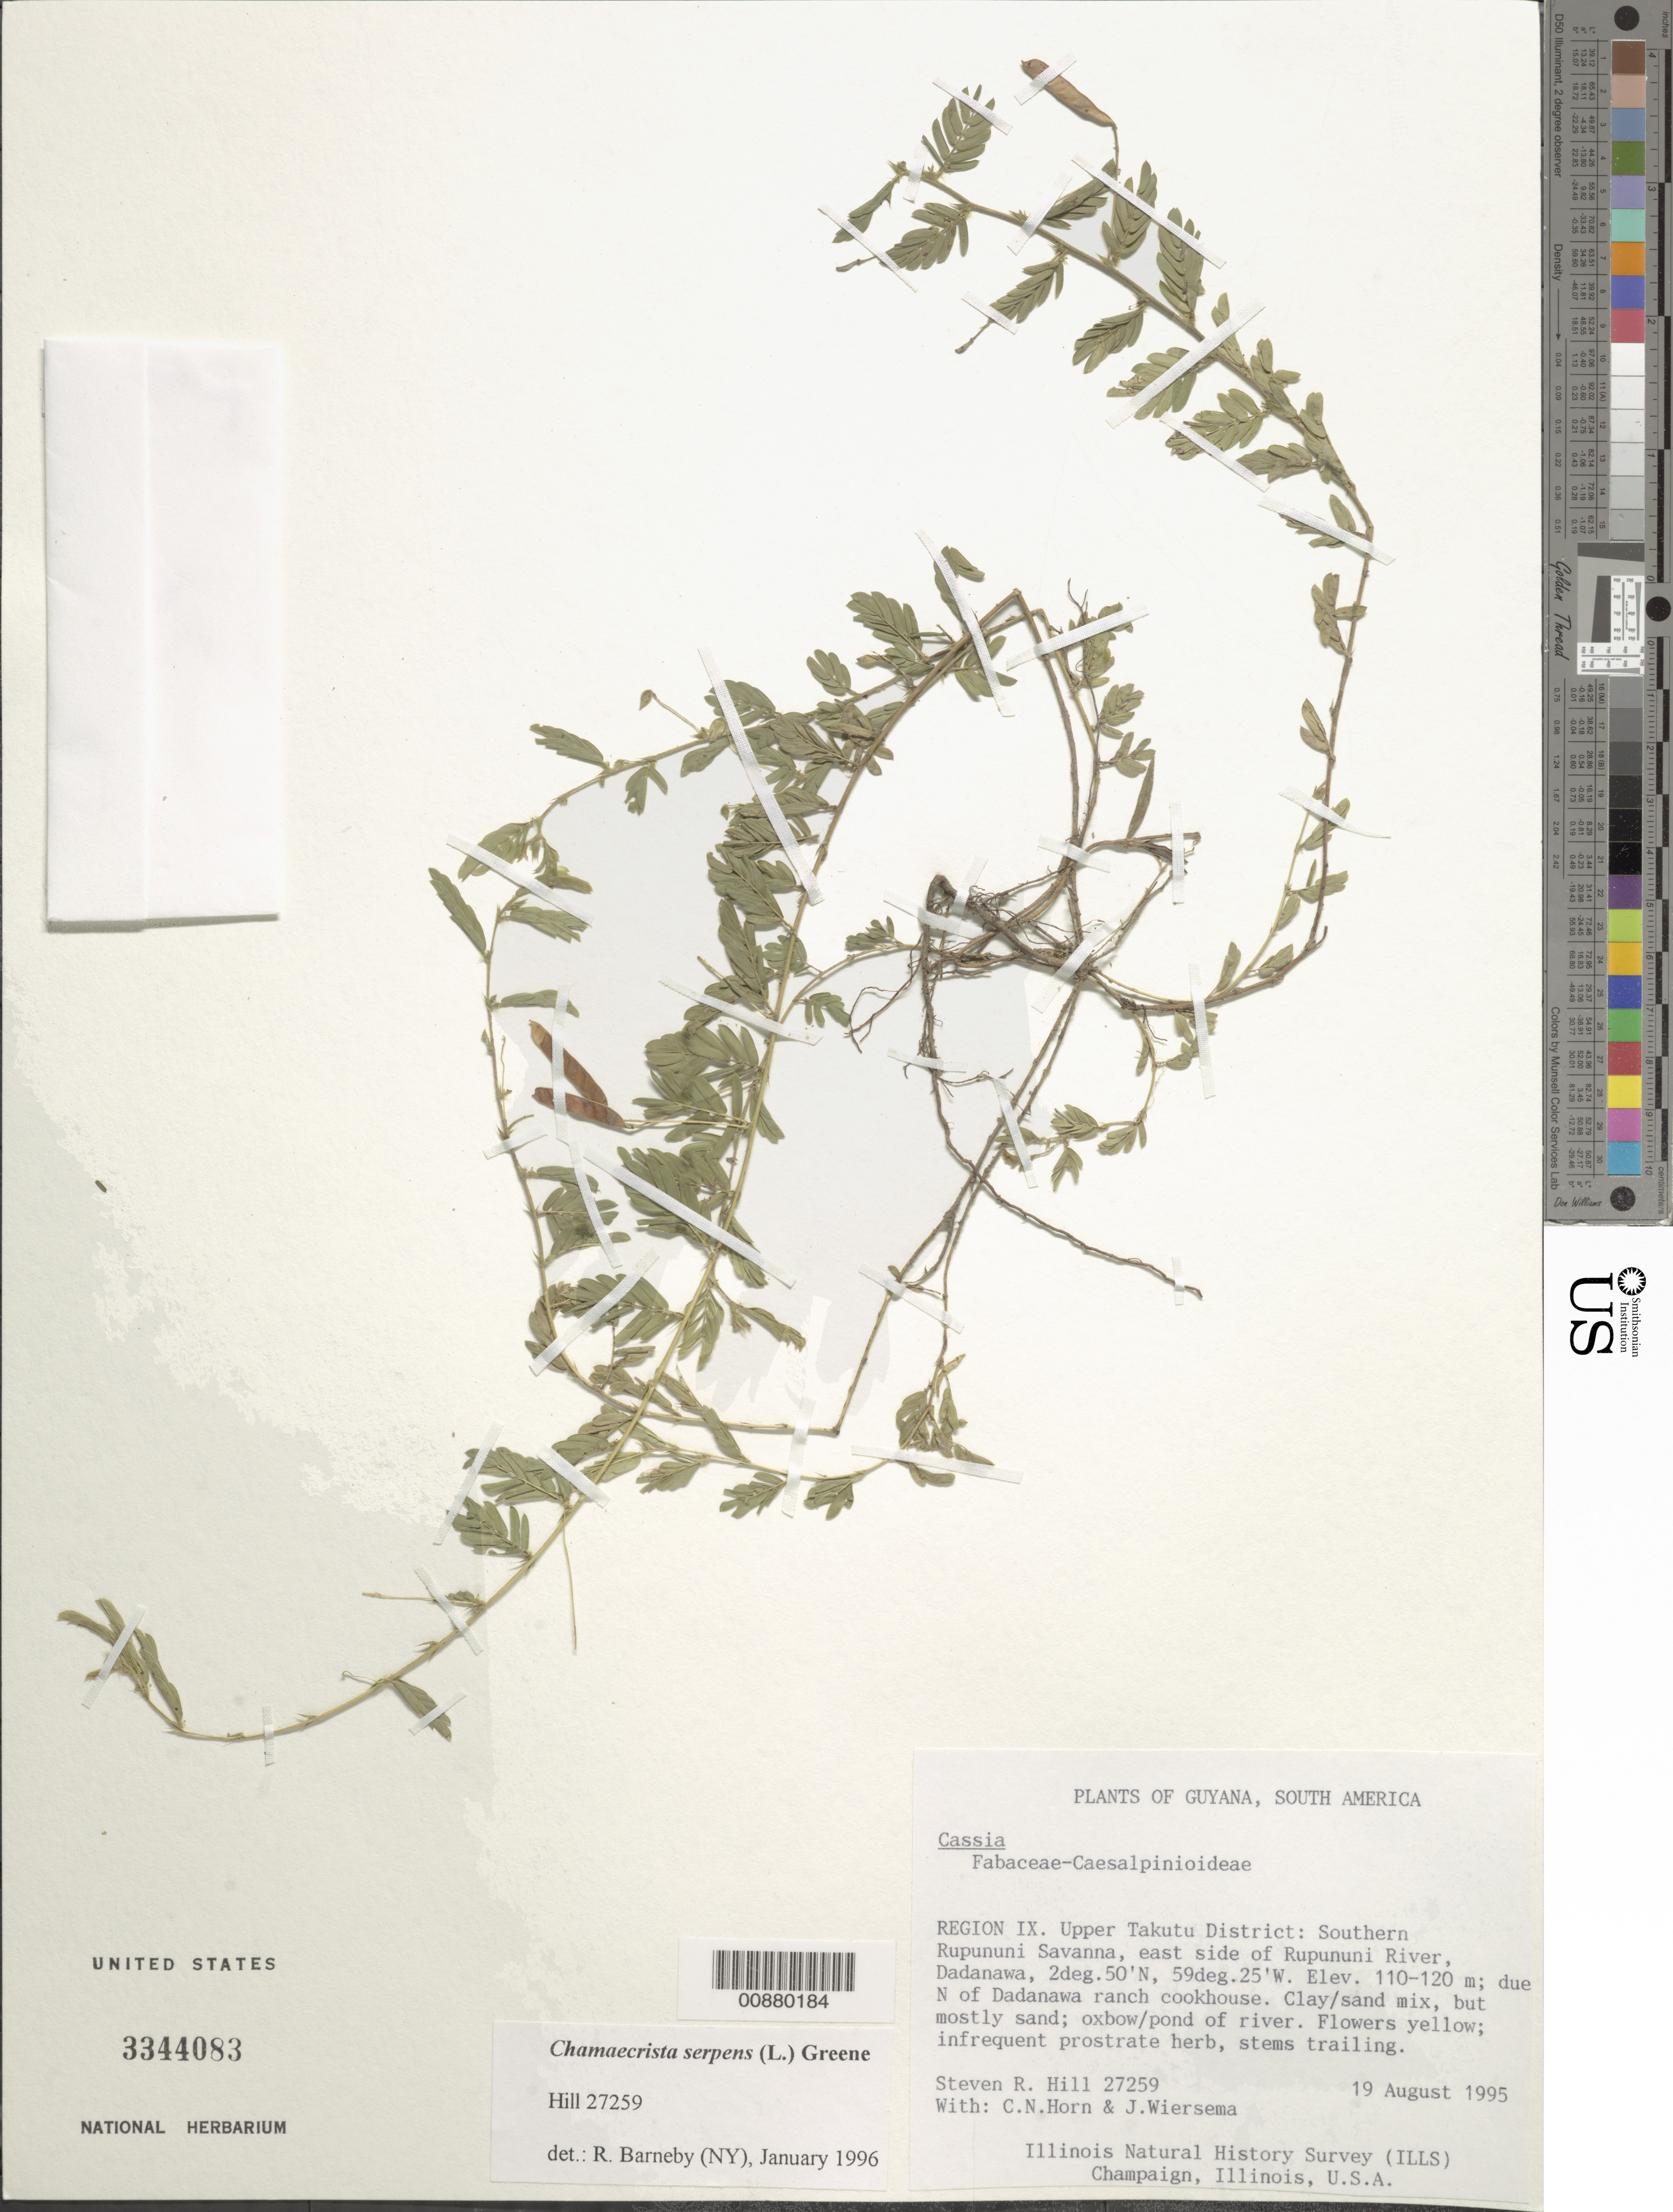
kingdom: Plantae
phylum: Tracheophyta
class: Magnoliopsida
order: Fabales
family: Fabaceae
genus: Chamaecrista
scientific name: Chamaecrista serpens var. serpens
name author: (L.) Greene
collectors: S. R. Hill, C. N. Horn & J. H. Wiersema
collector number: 27259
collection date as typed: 19-Aug-95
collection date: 1995-08-19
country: Guyana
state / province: U. Takutu-U. Essequibo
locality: Dadanawa, southern Rupununi Savanna, E side of Rupununi R.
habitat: Clay/sand mix, mostly sand, oxbow/pond of river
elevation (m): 110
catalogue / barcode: US 3344083